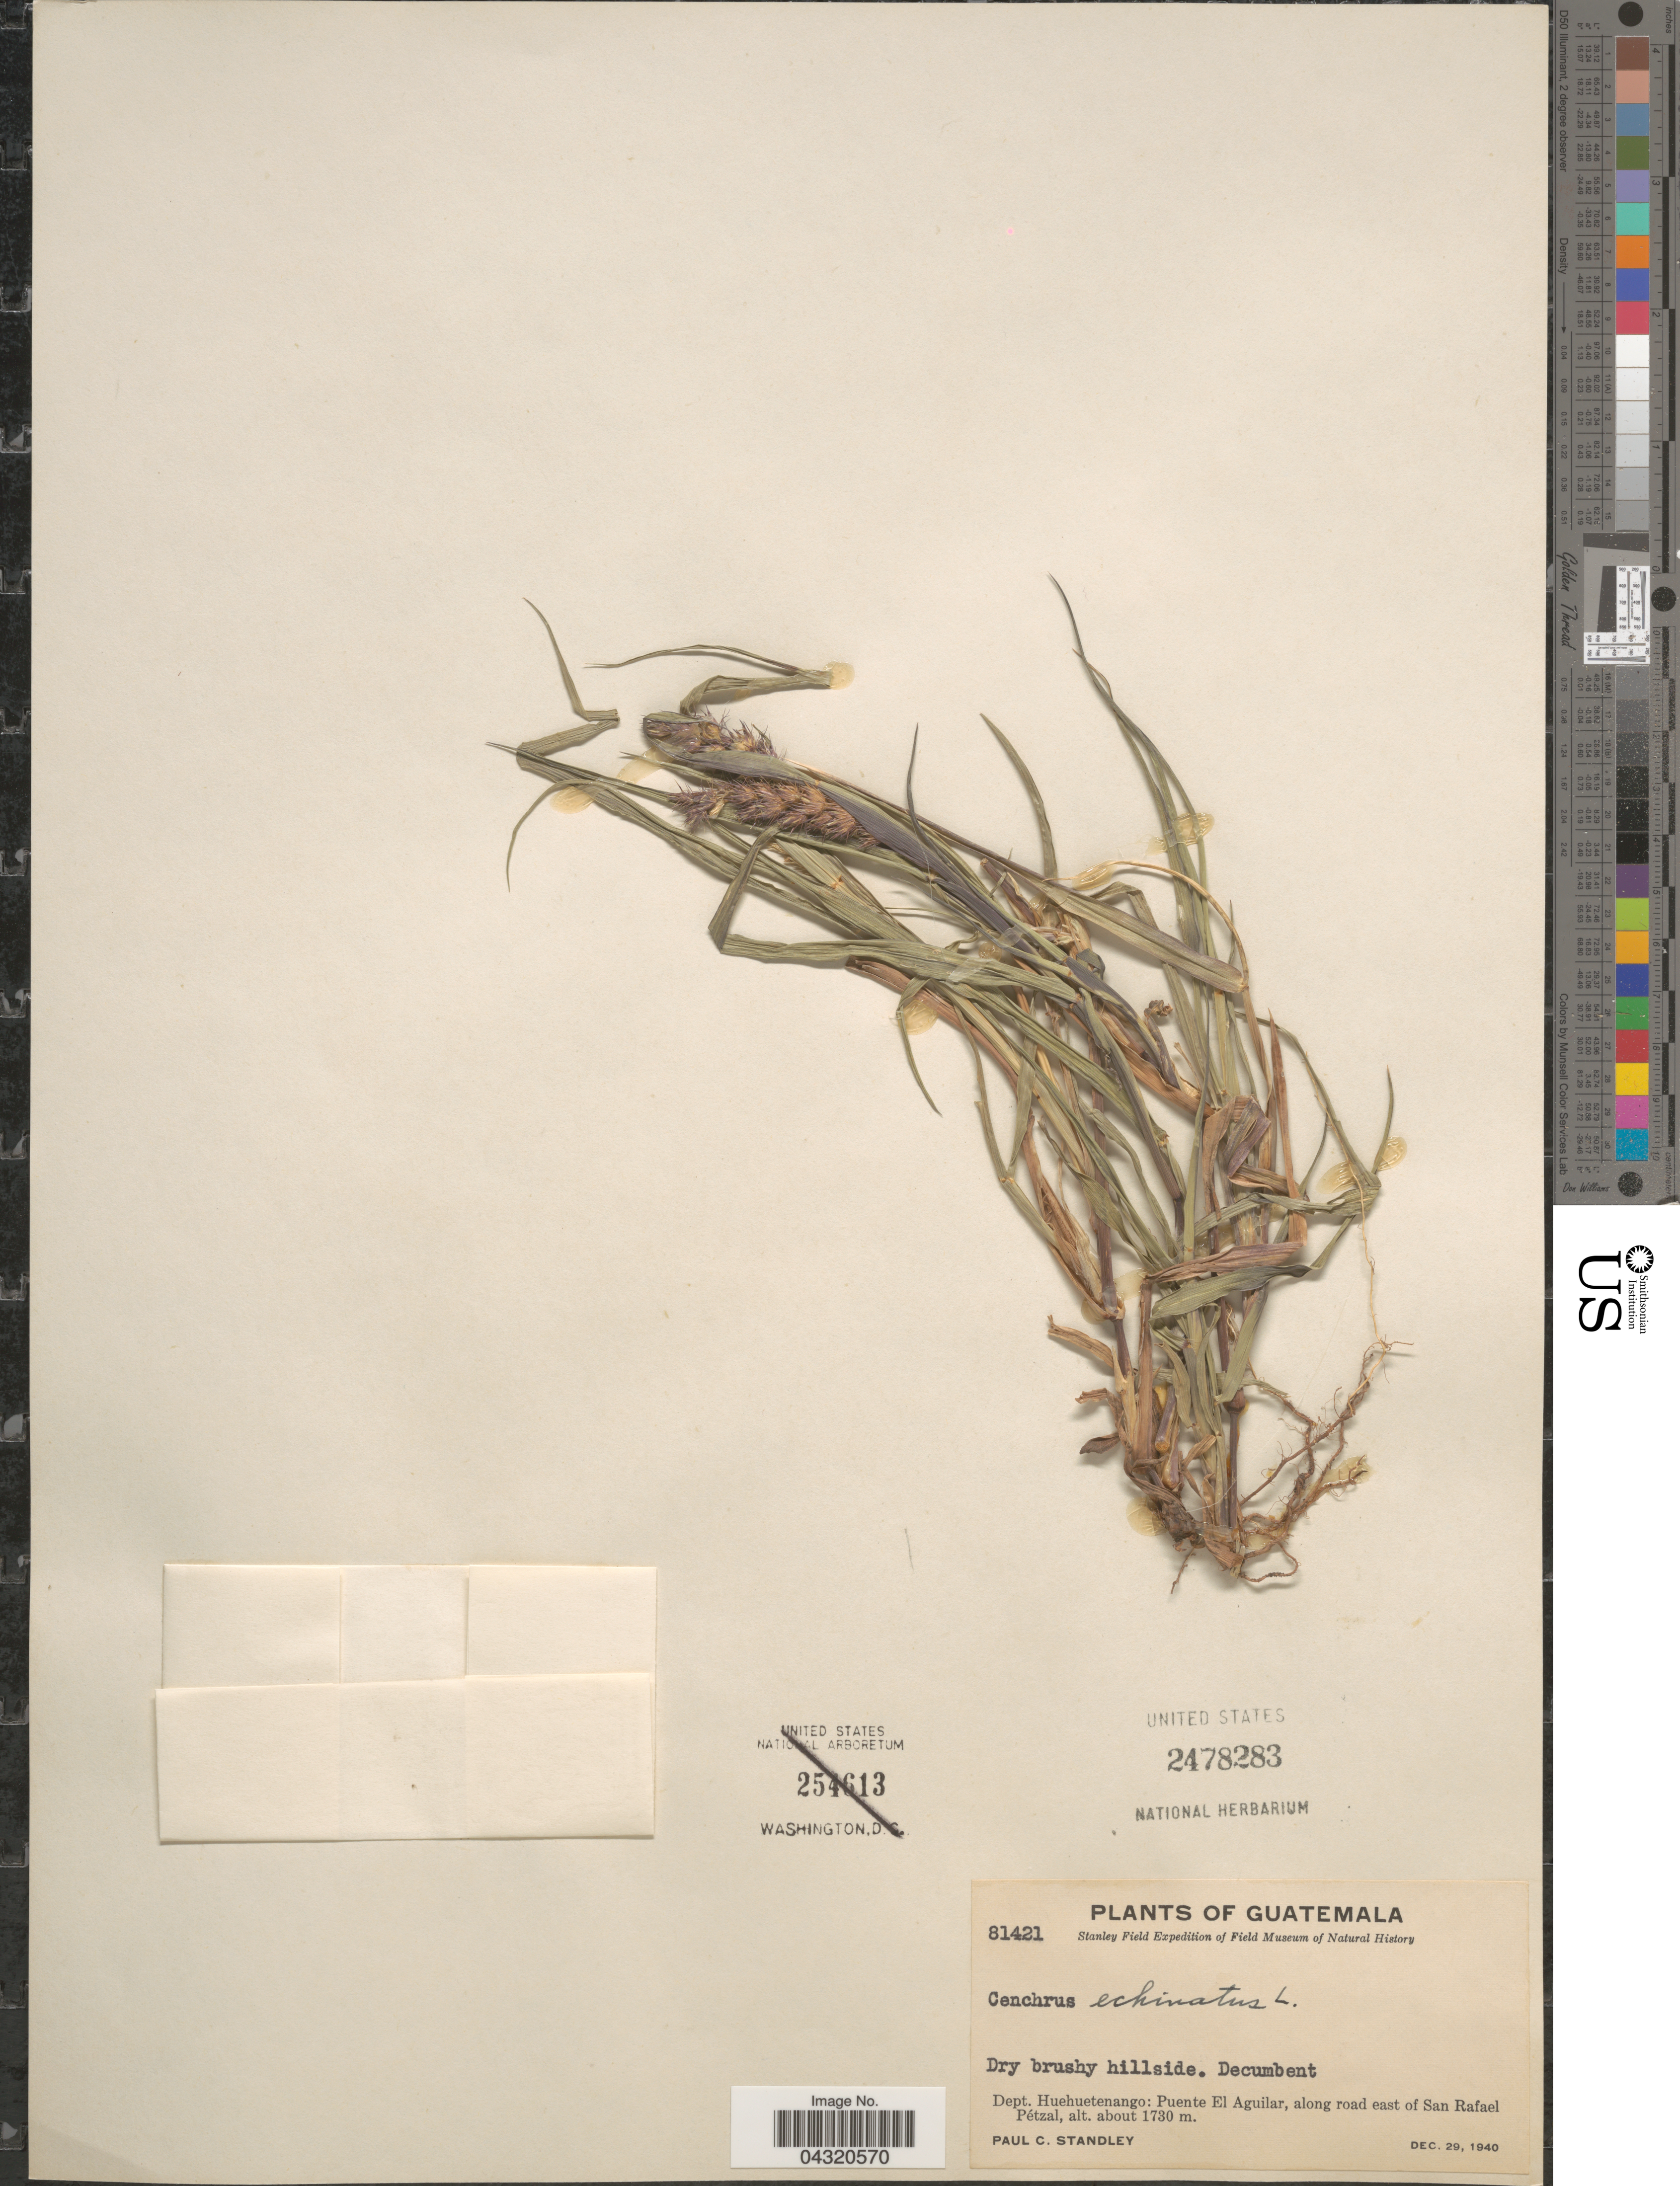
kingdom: Plantae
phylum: Tracheophyta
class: Liliopsida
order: Poales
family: Poaceae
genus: Cenchrus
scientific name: Cenchrus echinatus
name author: L.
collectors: P. C. Standley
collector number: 81421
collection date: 1940-12-29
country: Guatemala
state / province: Huehuetenango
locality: Stanley Field Expedition. Dept. Huehuetenango: Puente El Aguilar, along road east of San Rafael Pétzal.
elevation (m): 1730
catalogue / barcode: US 2478283